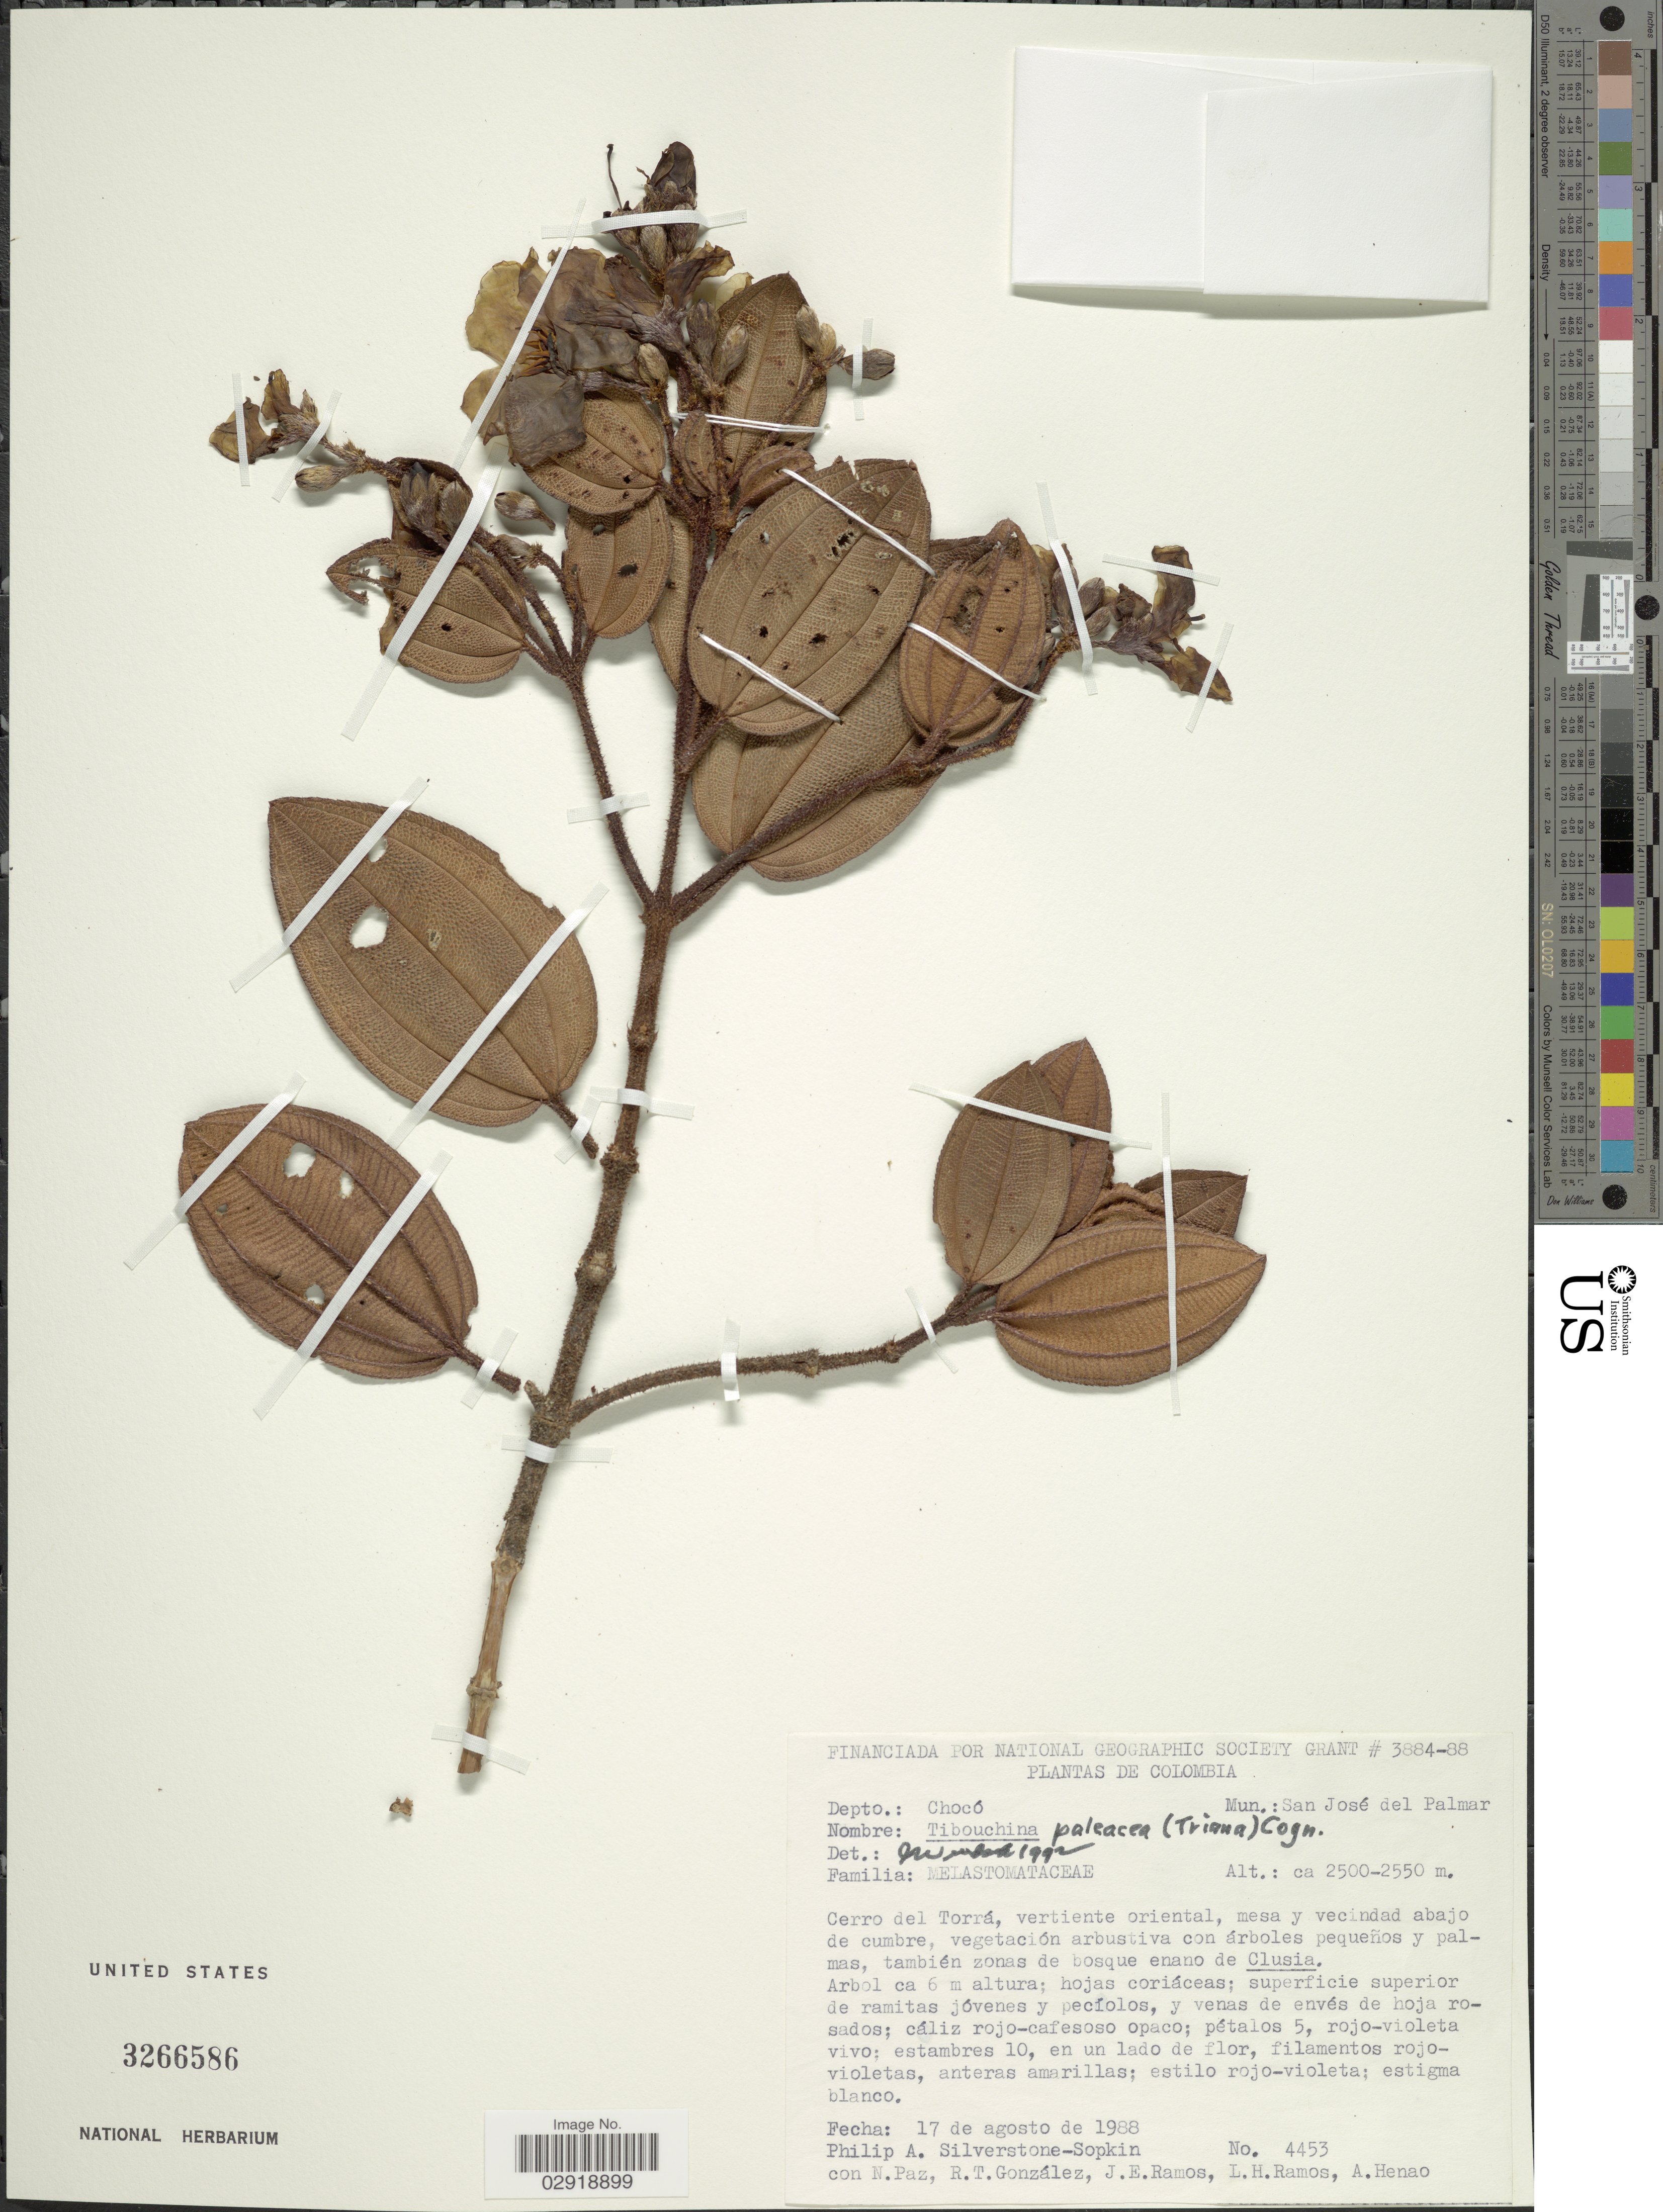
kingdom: Plantae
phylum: Tracheophyta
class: Magnoliopsida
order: Myrtales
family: Melastomataceae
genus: Andesanthus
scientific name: Andesanthus paleaceus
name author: (Triana) P.J.F. Guim. & Michelang.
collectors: P. A. Silverstone-Sopkin, N. Paz, R. Gonzalez T., J. E. Ramos & et al.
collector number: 4453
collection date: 1988-08-17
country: Colombia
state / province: Chocó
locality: Depto.: Chocó. Mun.: San José del Palmar. Cerro del Torrá, vertiente oriental.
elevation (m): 2500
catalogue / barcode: US 3266586